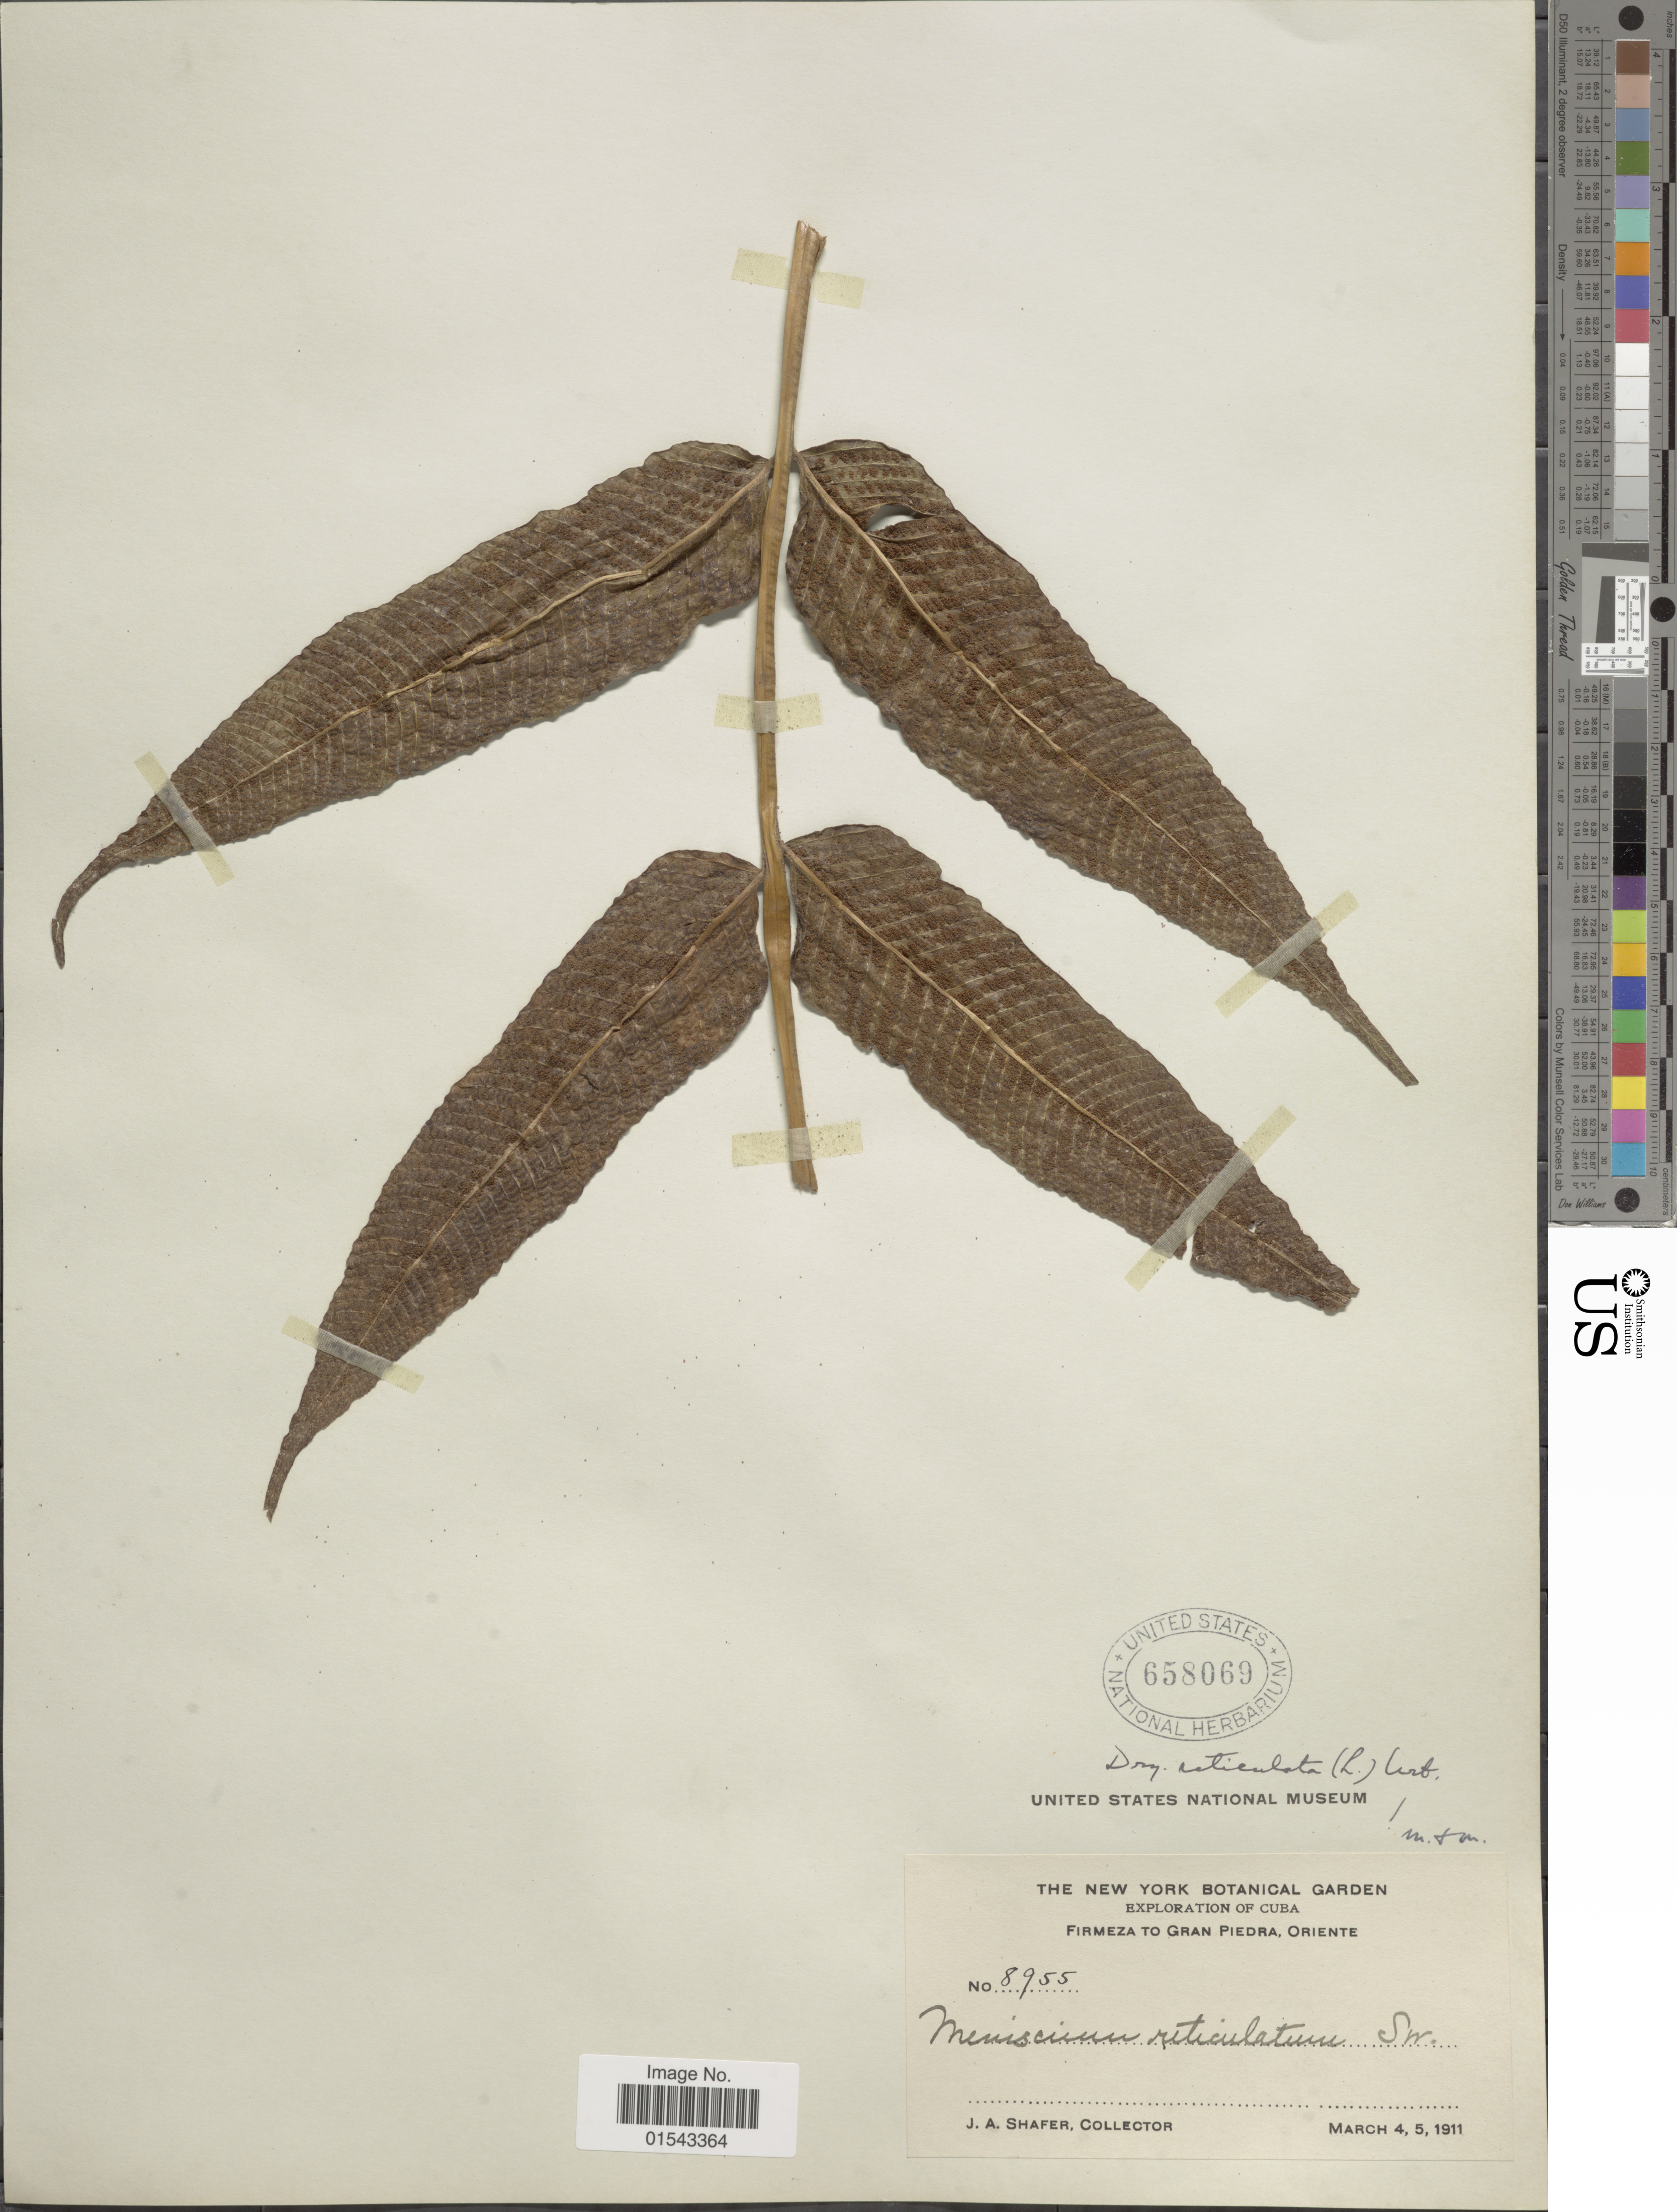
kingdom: Plantae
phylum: Tracheophyta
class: Polypodiopsida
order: Polypodiales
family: Thelypteridaceae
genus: Meniscium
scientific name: Meniscium reticulatum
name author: (L.) Sw.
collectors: J. A. Shafer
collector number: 8955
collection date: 1911-03-04/1911-03-05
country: Cuba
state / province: Oriente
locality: Firmeza to Gran Piedra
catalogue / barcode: US 658069